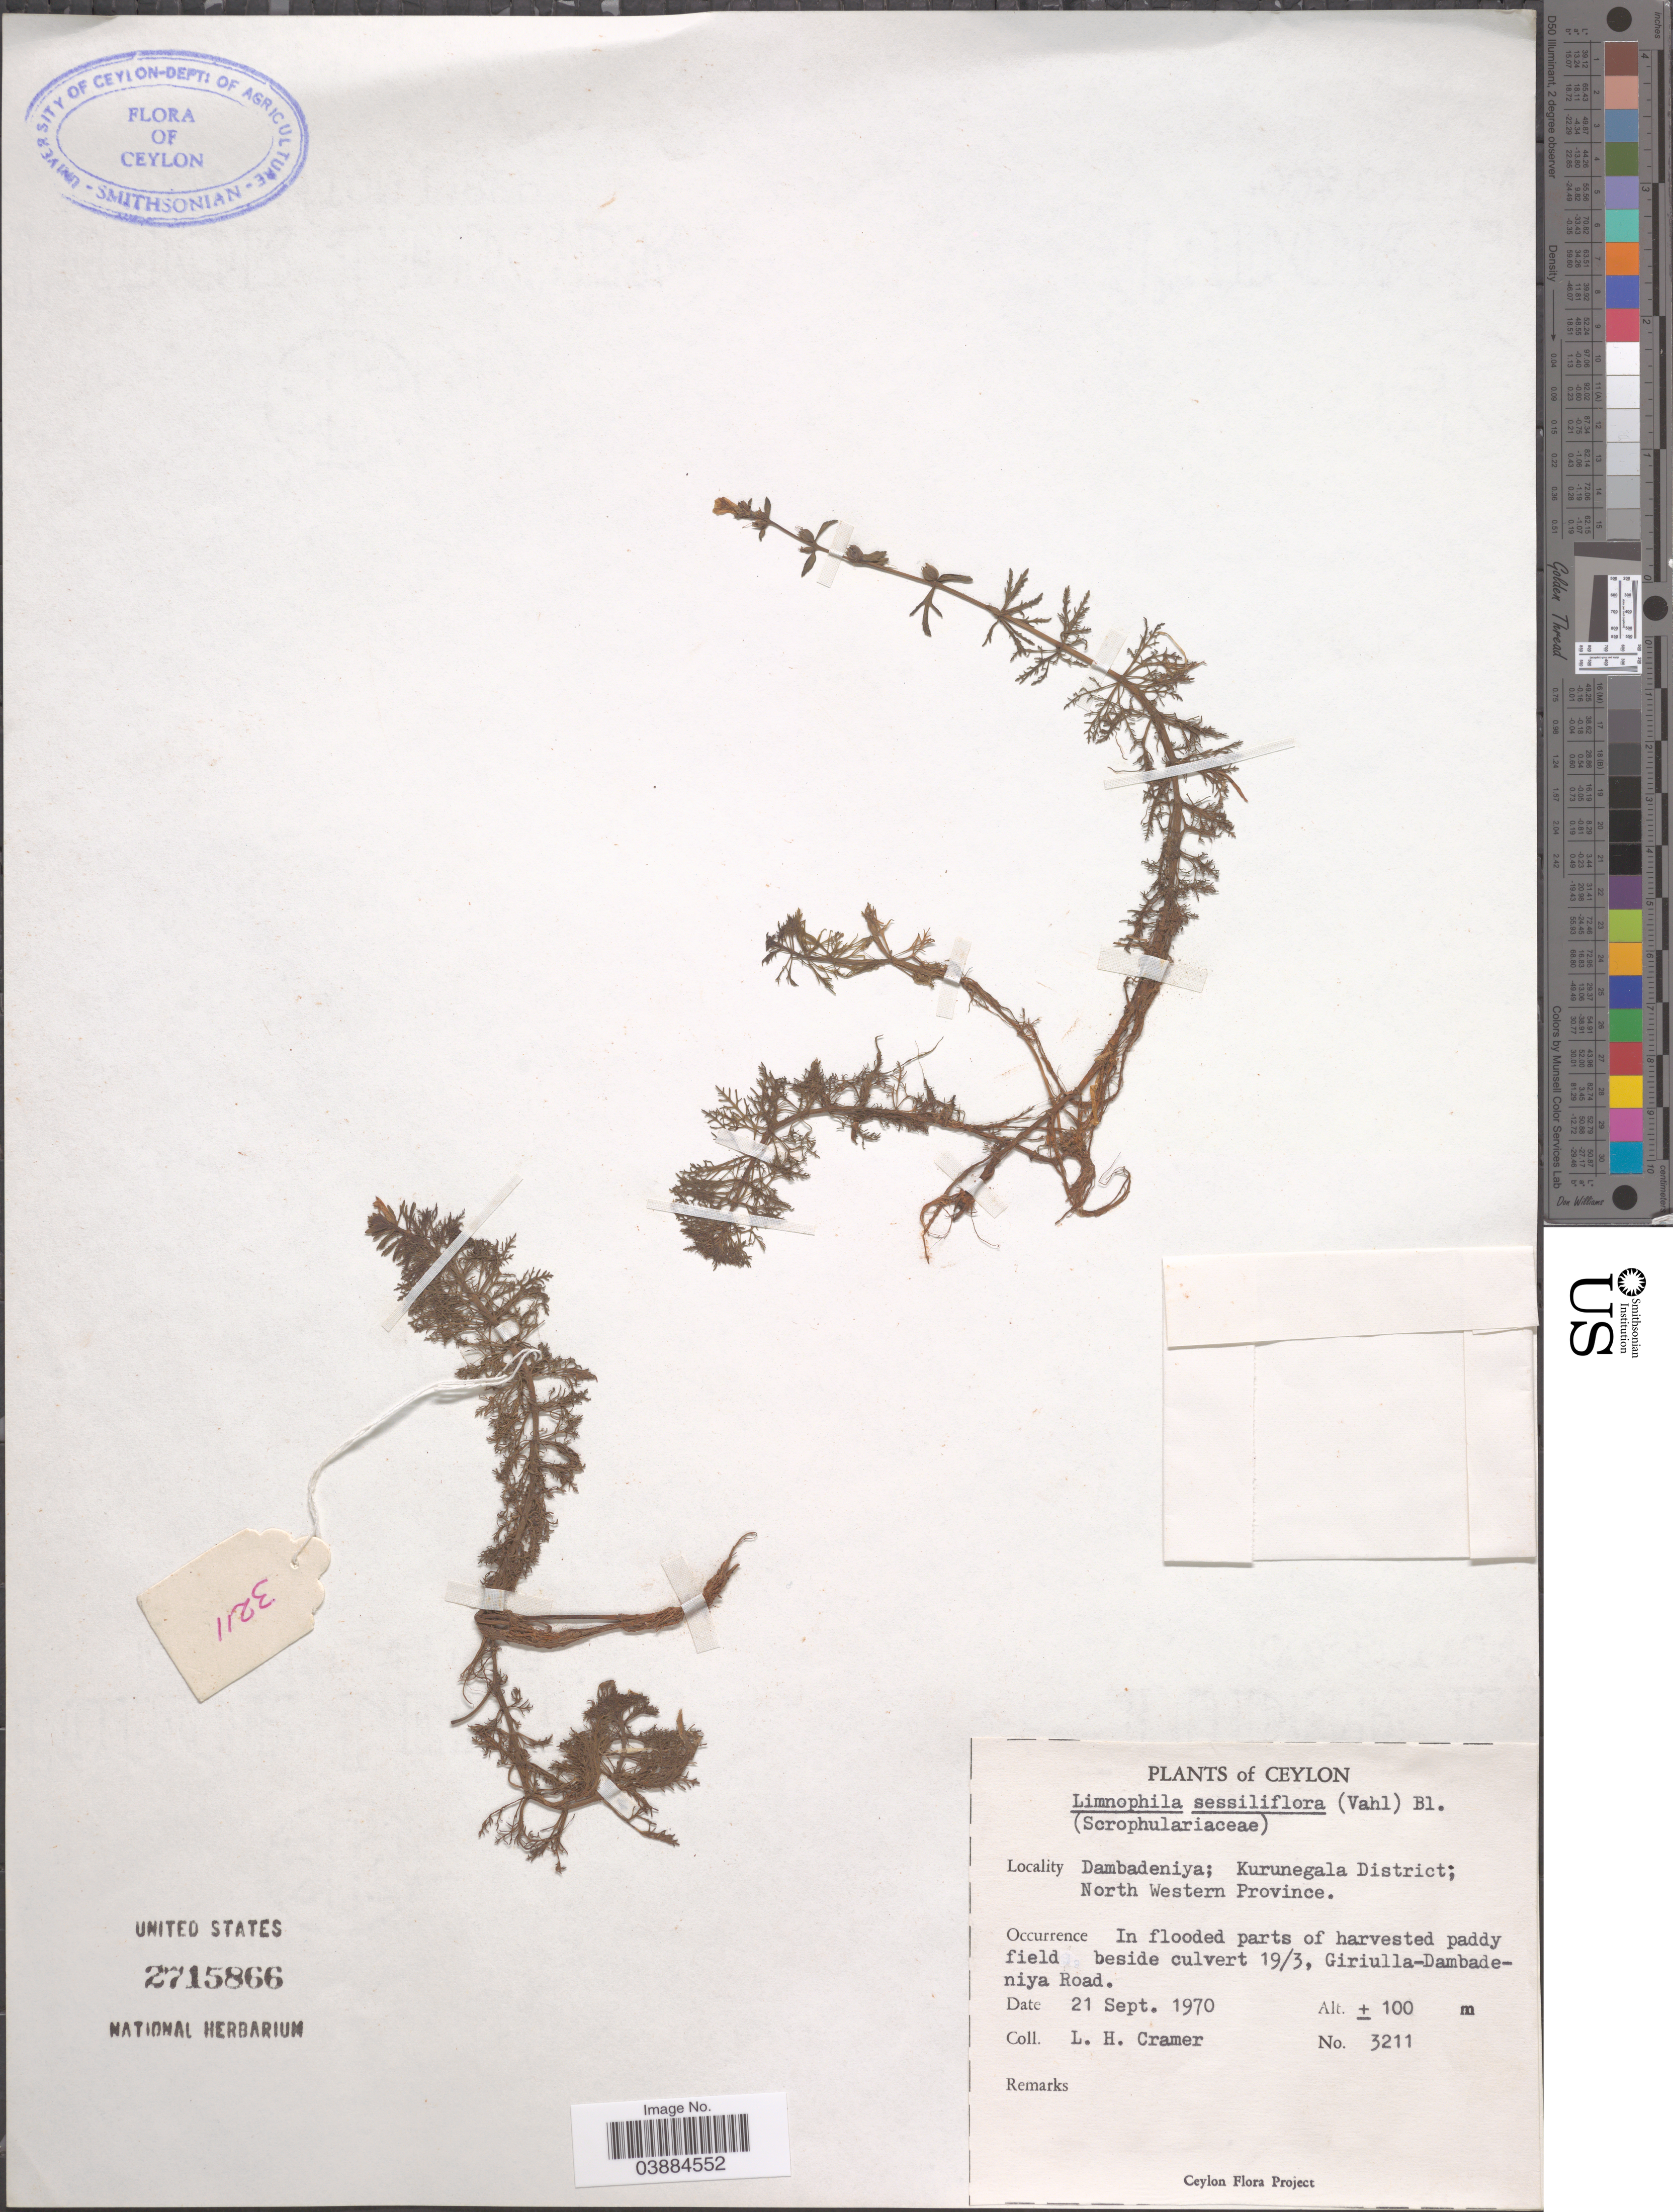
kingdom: Plantae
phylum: Tracheophyta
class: Magnoliopsida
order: Lamiales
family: Plantaginaceae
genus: Limnophila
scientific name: Limnophila sessiliflora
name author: (Vahl) Blume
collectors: L. H. Cramer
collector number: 3211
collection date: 1970-09-21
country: Sri Lanka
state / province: North Western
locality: Ceylon. Dambadeniya; Kurunegala District. Beside culvert 19/3, Giriulla-Dambadeniya Road.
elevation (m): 100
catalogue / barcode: US 2715866